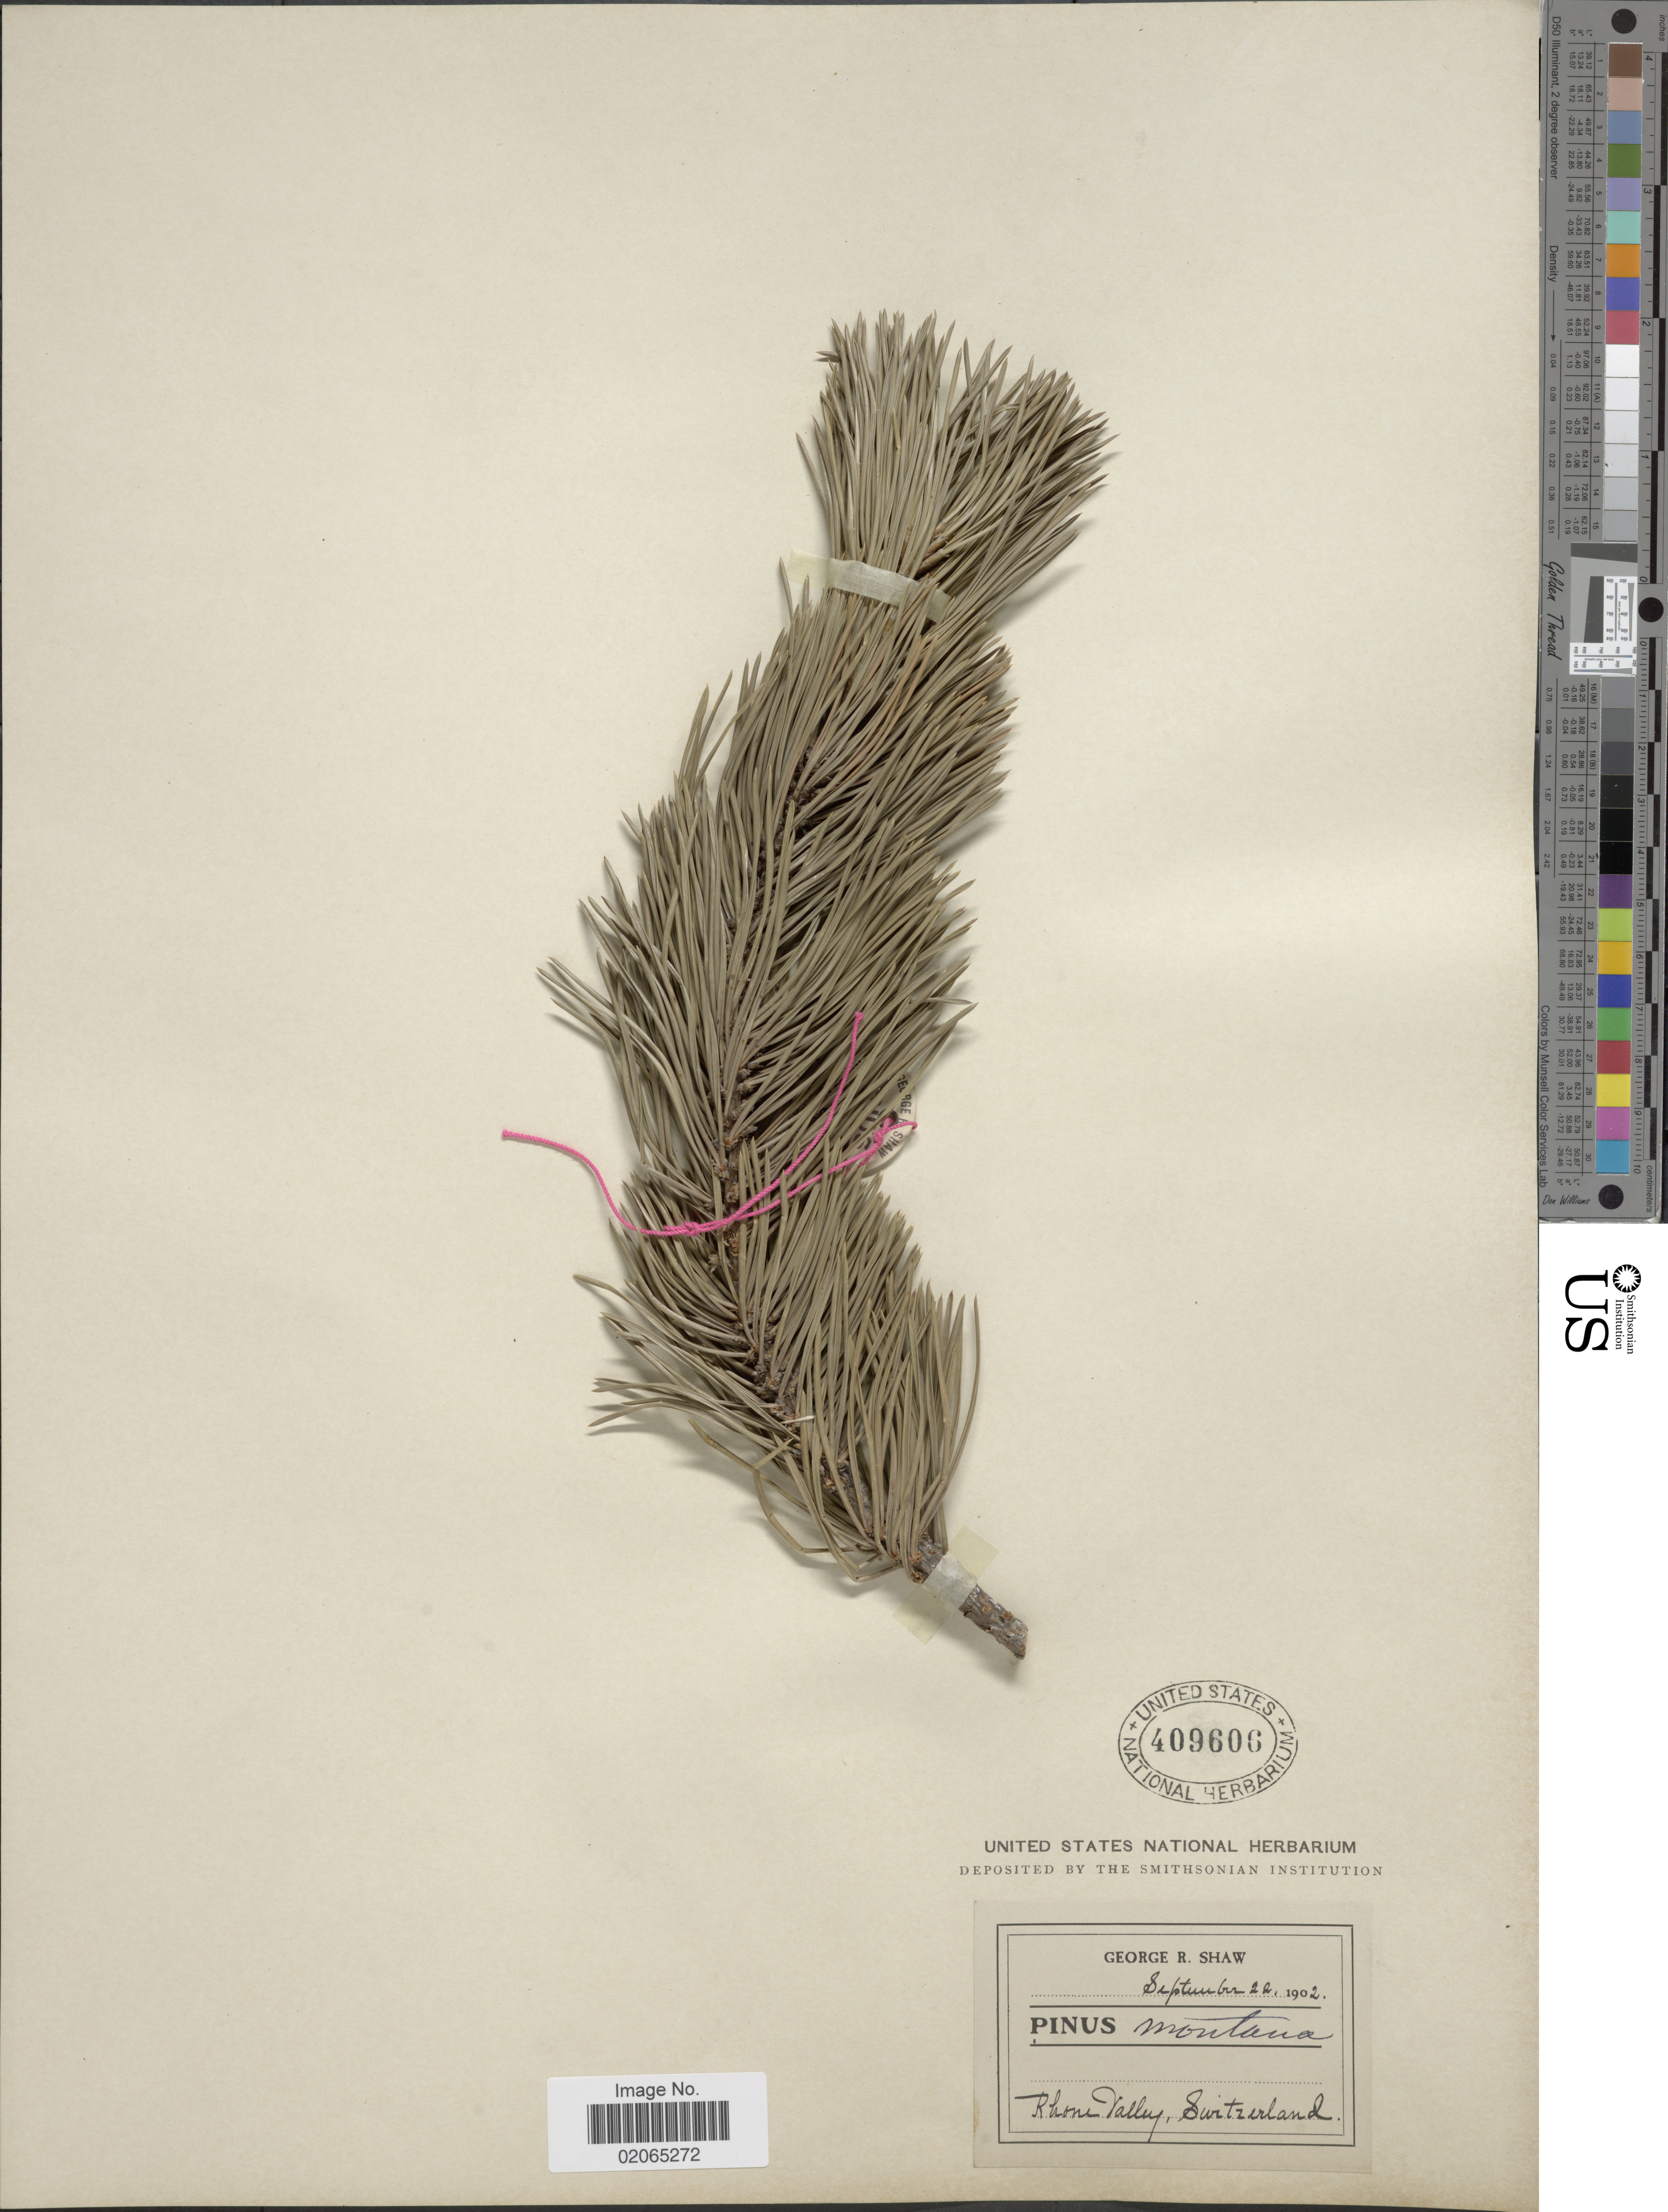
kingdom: Plantae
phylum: Tracheophyta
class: Pinopsida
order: Pinales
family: Pinaceae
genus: Pinus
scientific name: Pinus mugo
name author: Turra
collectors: G. R. Shaw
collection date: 1902-09-22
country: Switzerland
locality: Rhone Valley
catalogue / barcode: US 409606